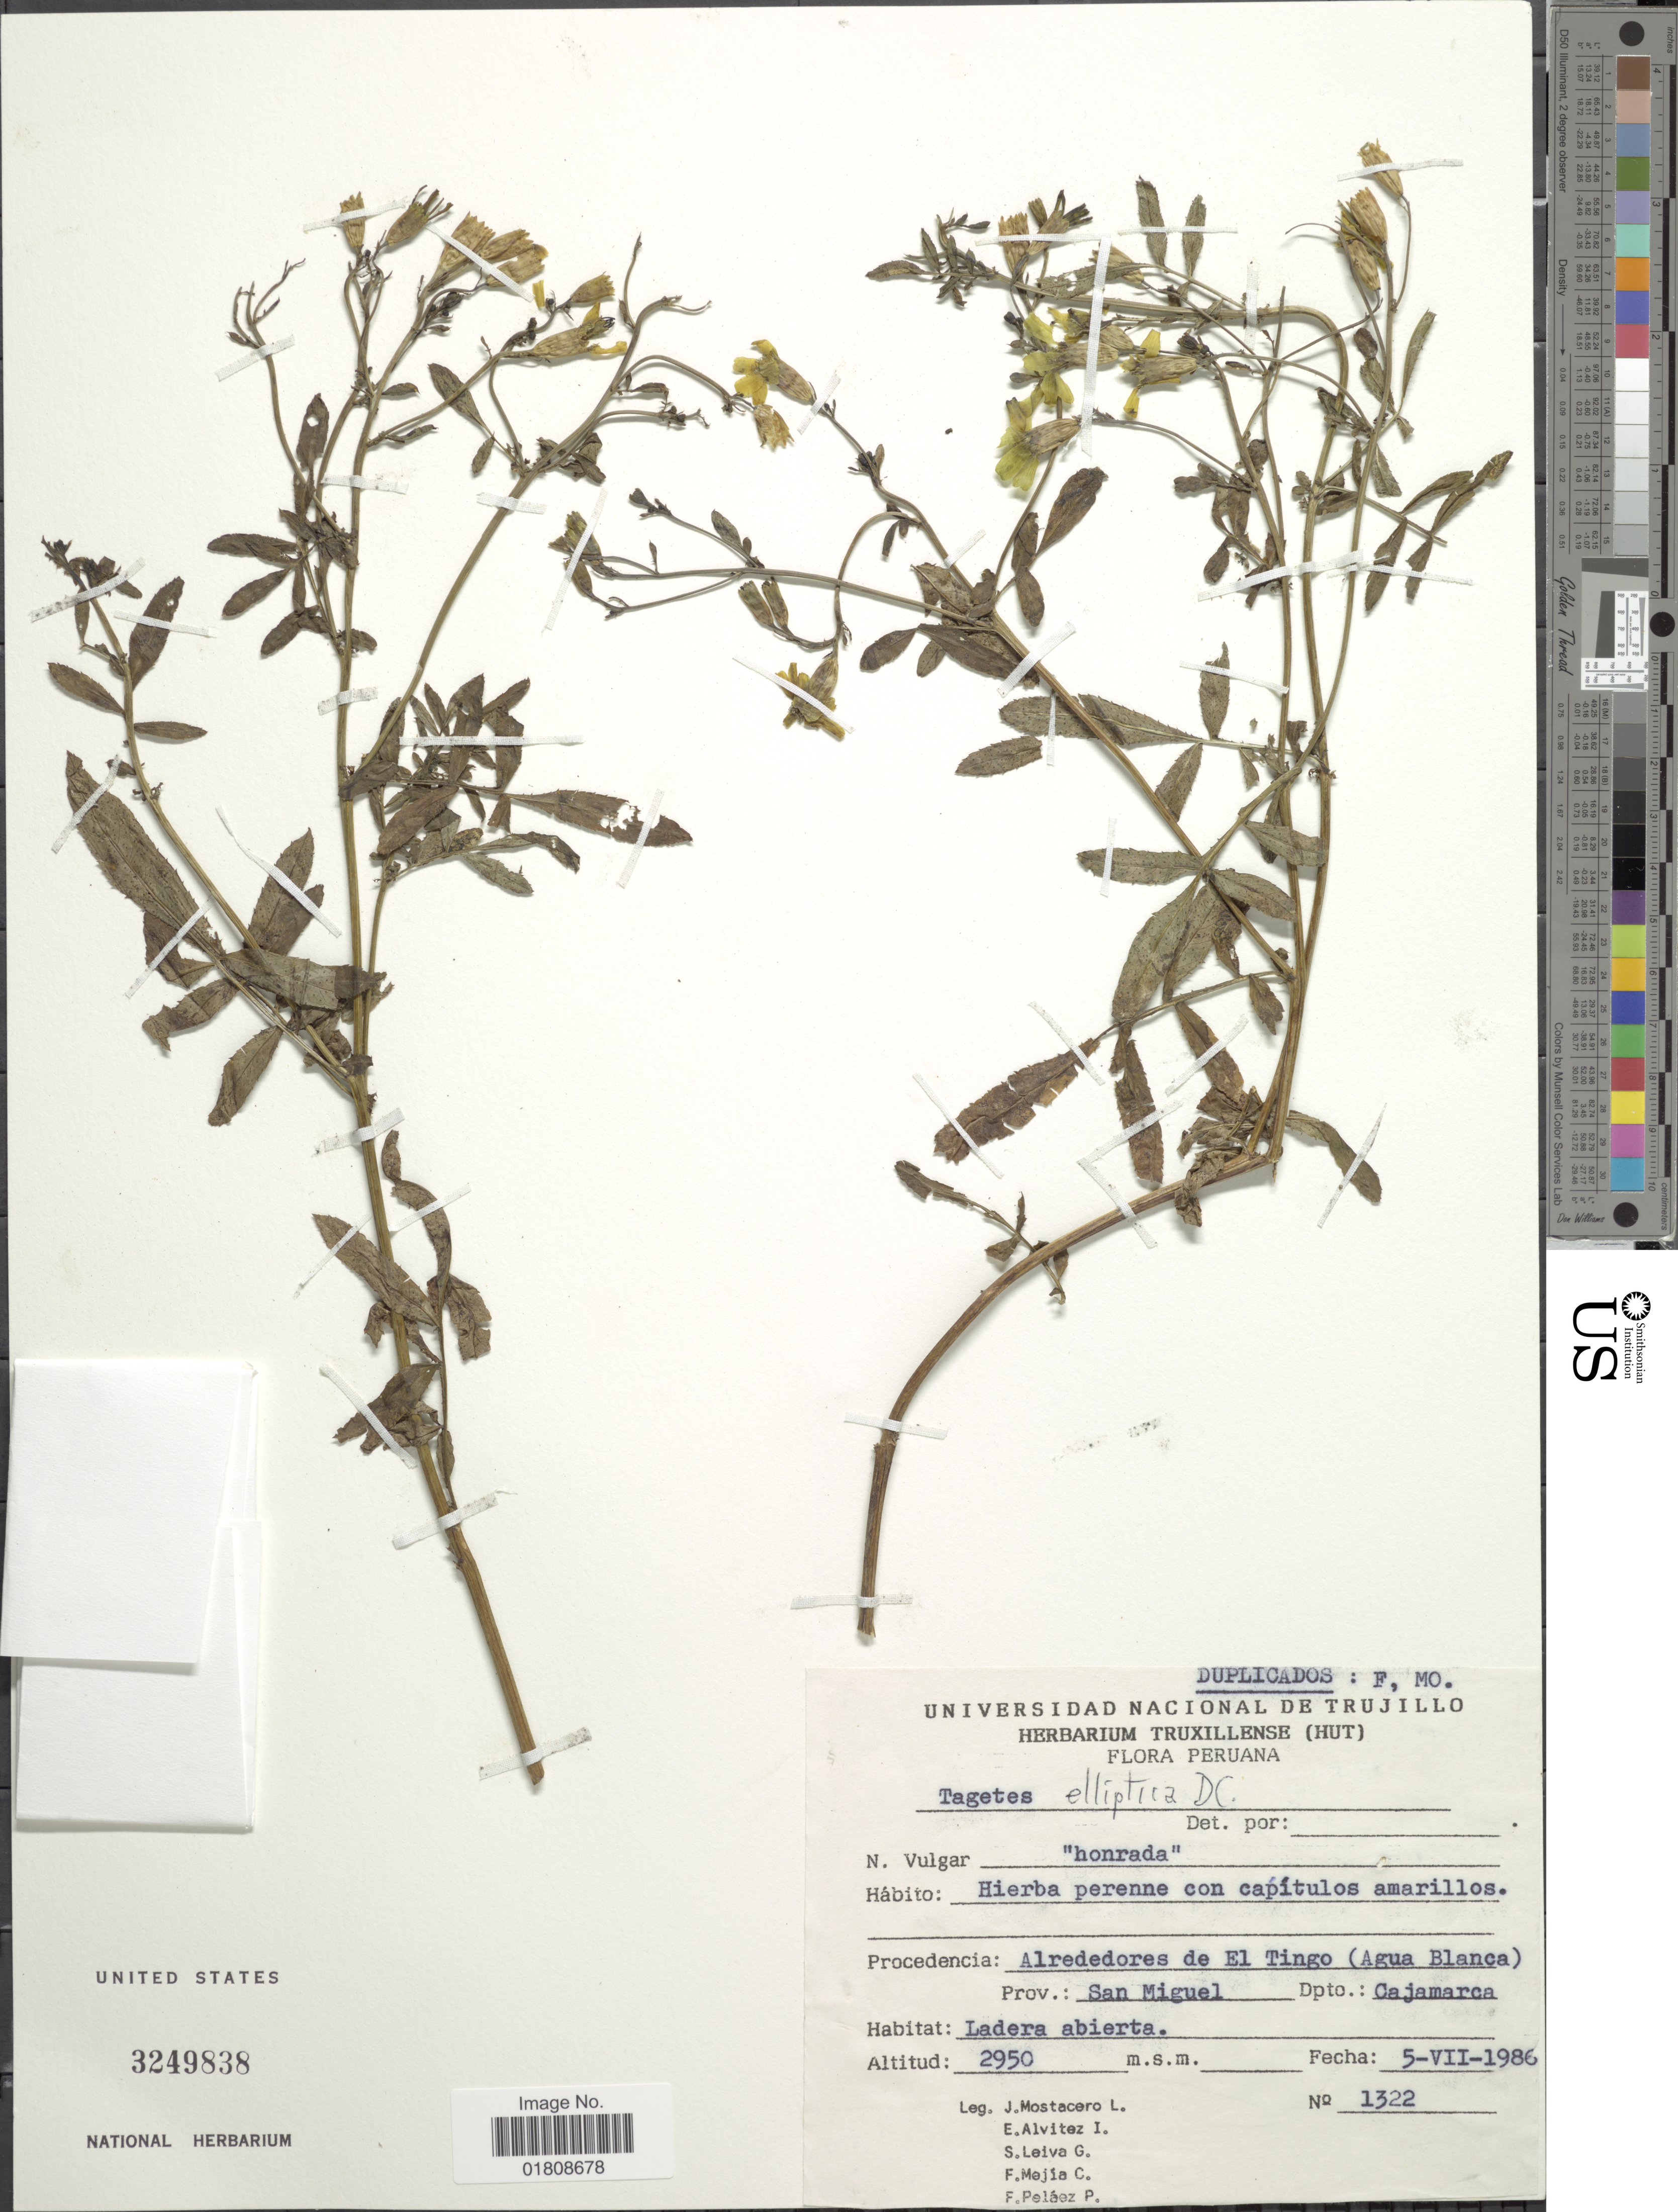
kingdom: Plantae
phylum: Tracheophyta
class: Magnoliopsida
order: Asterales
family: Asteraceae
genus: Tagetes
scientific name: Tagetes elliptica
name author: Sm. in Rees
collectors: J. Mostacero L., E. Alvitez I., S. Leiva G., F. Mejia C. & F. Pelaez P.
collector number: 1322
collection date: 1986-07-05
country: Peru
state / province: Cajamarca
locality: Alrededores de El Tingo (Agua Blanca), Prov. San Miguel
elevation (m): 2950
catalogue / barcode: US 3249838